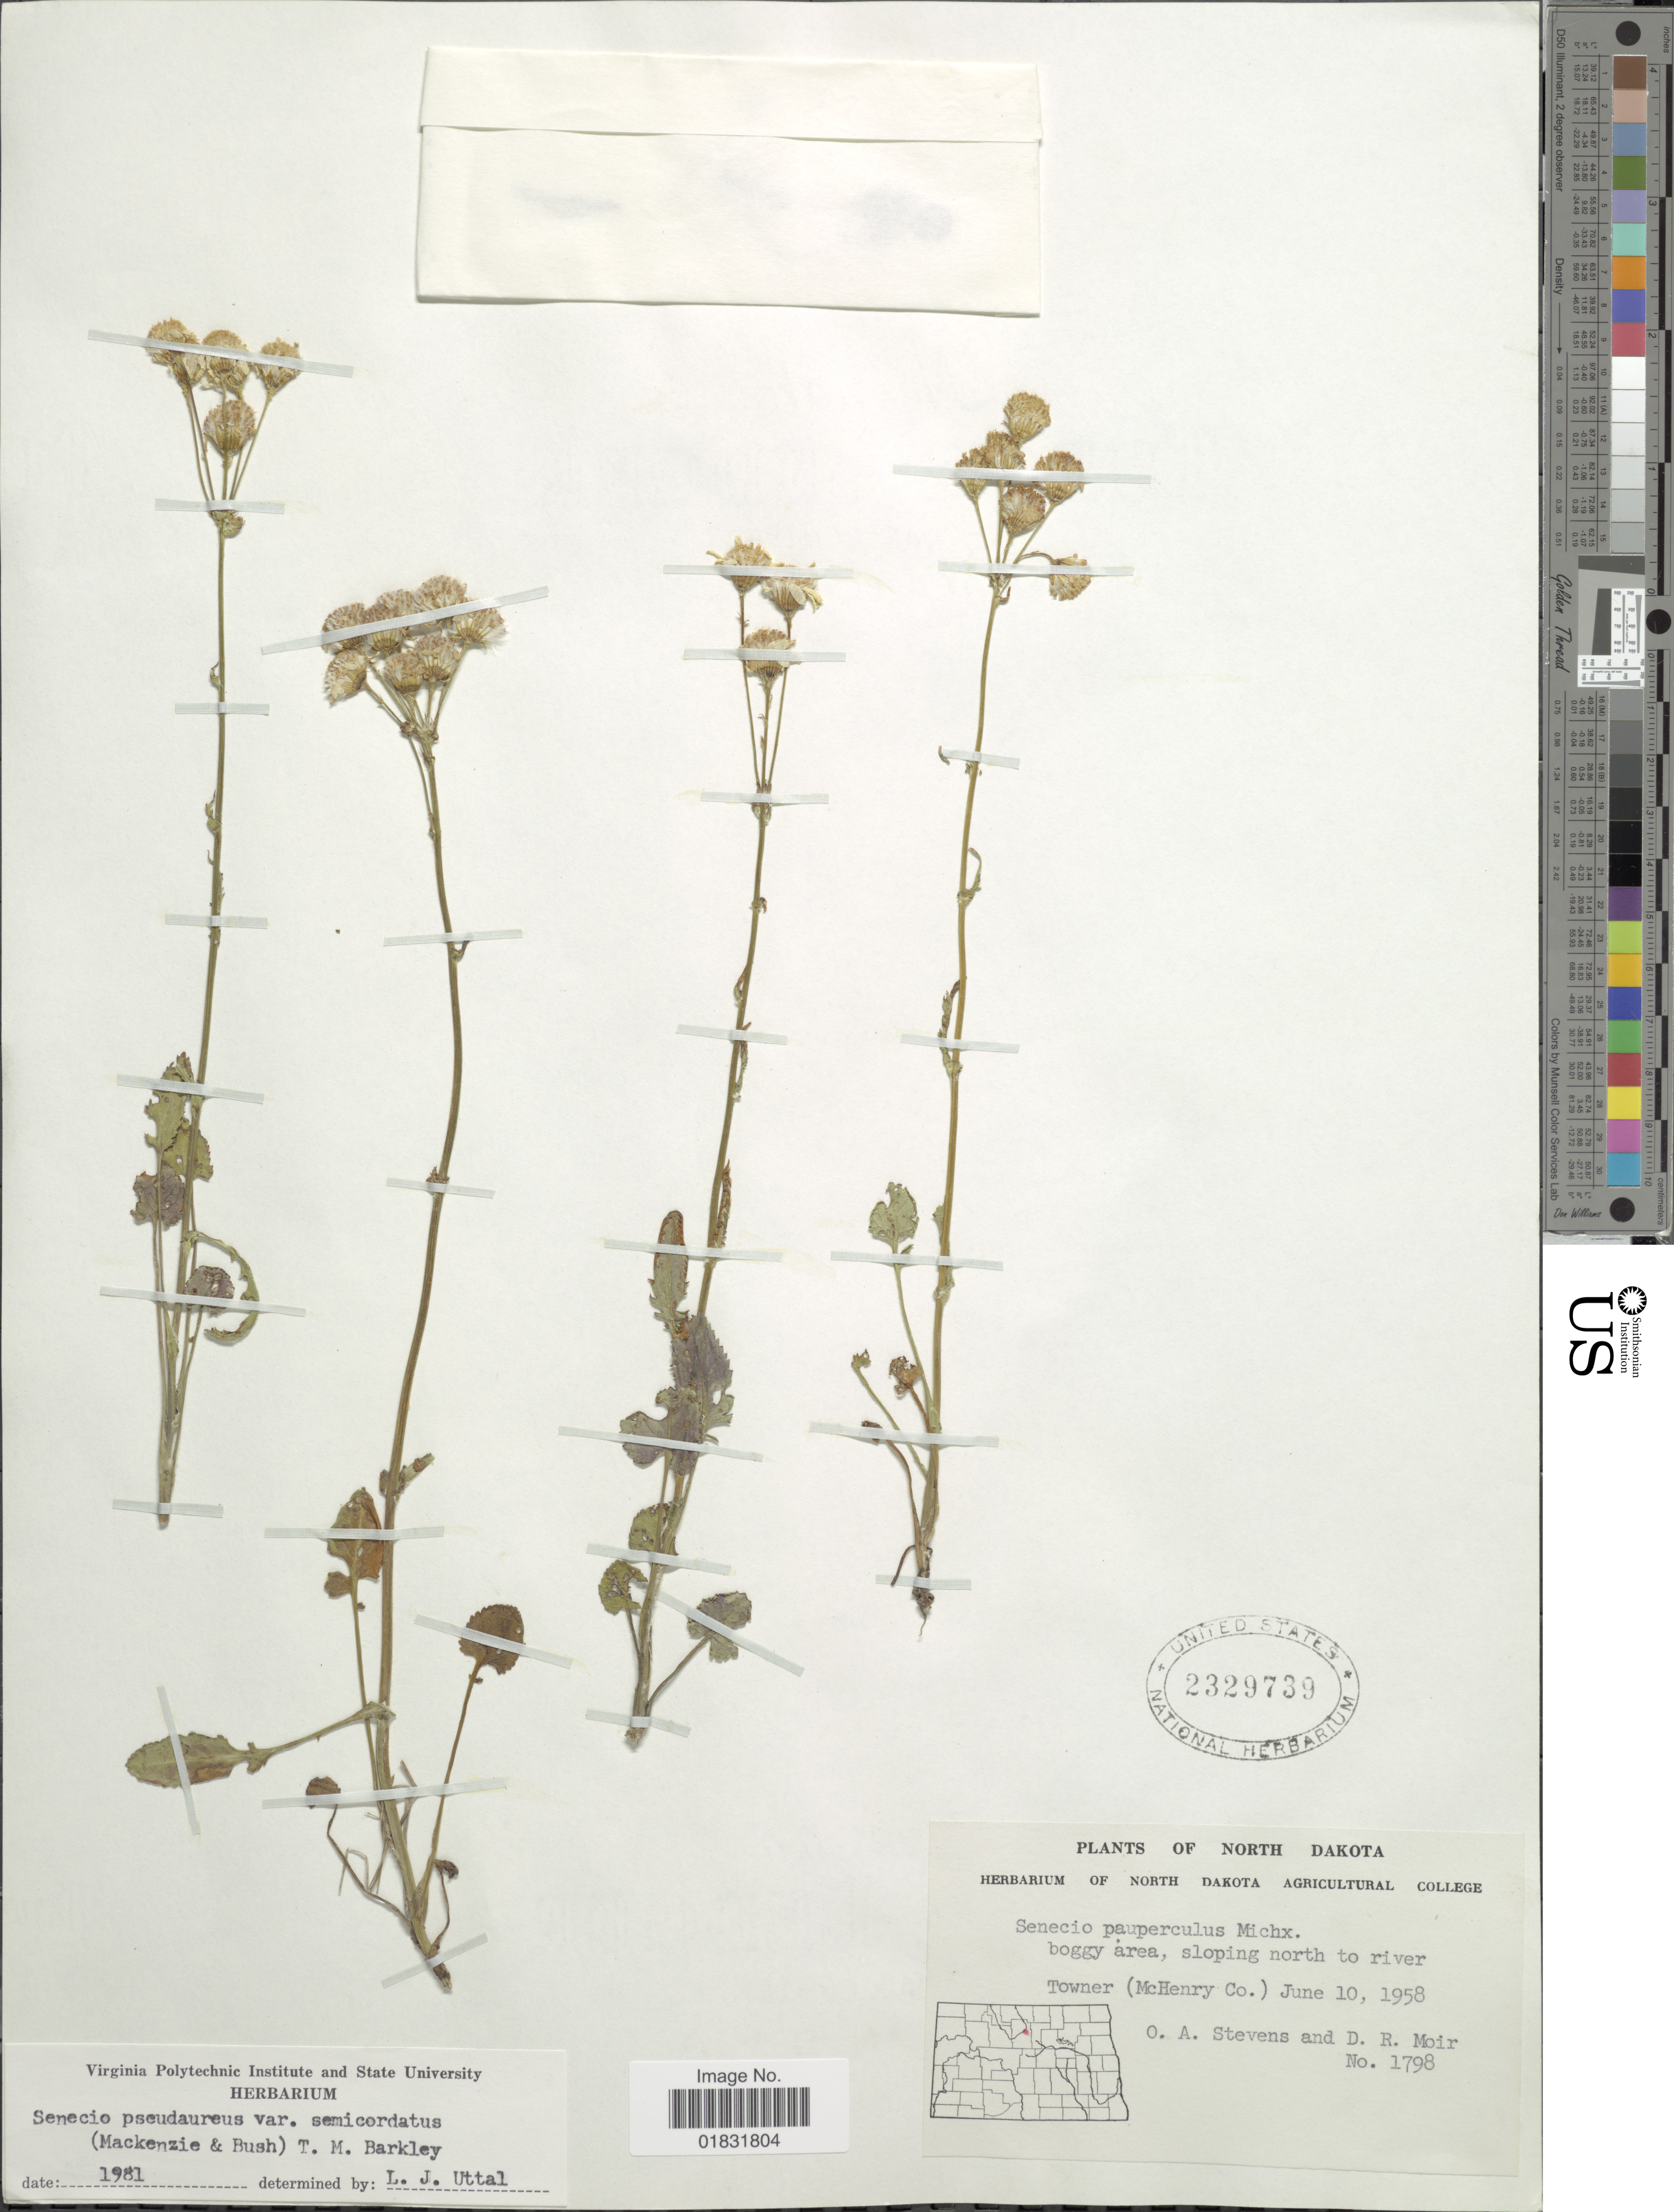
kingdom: Plantae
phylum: Tracheophyta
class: Magnoliopsida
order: Asterales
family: Asteraceae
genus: Packera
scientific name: Packera pseudaurea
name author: (Rydb.) W.A. Weber & Á. Löve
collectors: O. A. Stevens & D. Moir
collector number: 1798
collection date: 1958-06-10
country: United States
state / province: North Dakota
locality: Boggy area, sloping north to river, Towner (McHenry Co)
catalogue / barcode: US 2329739